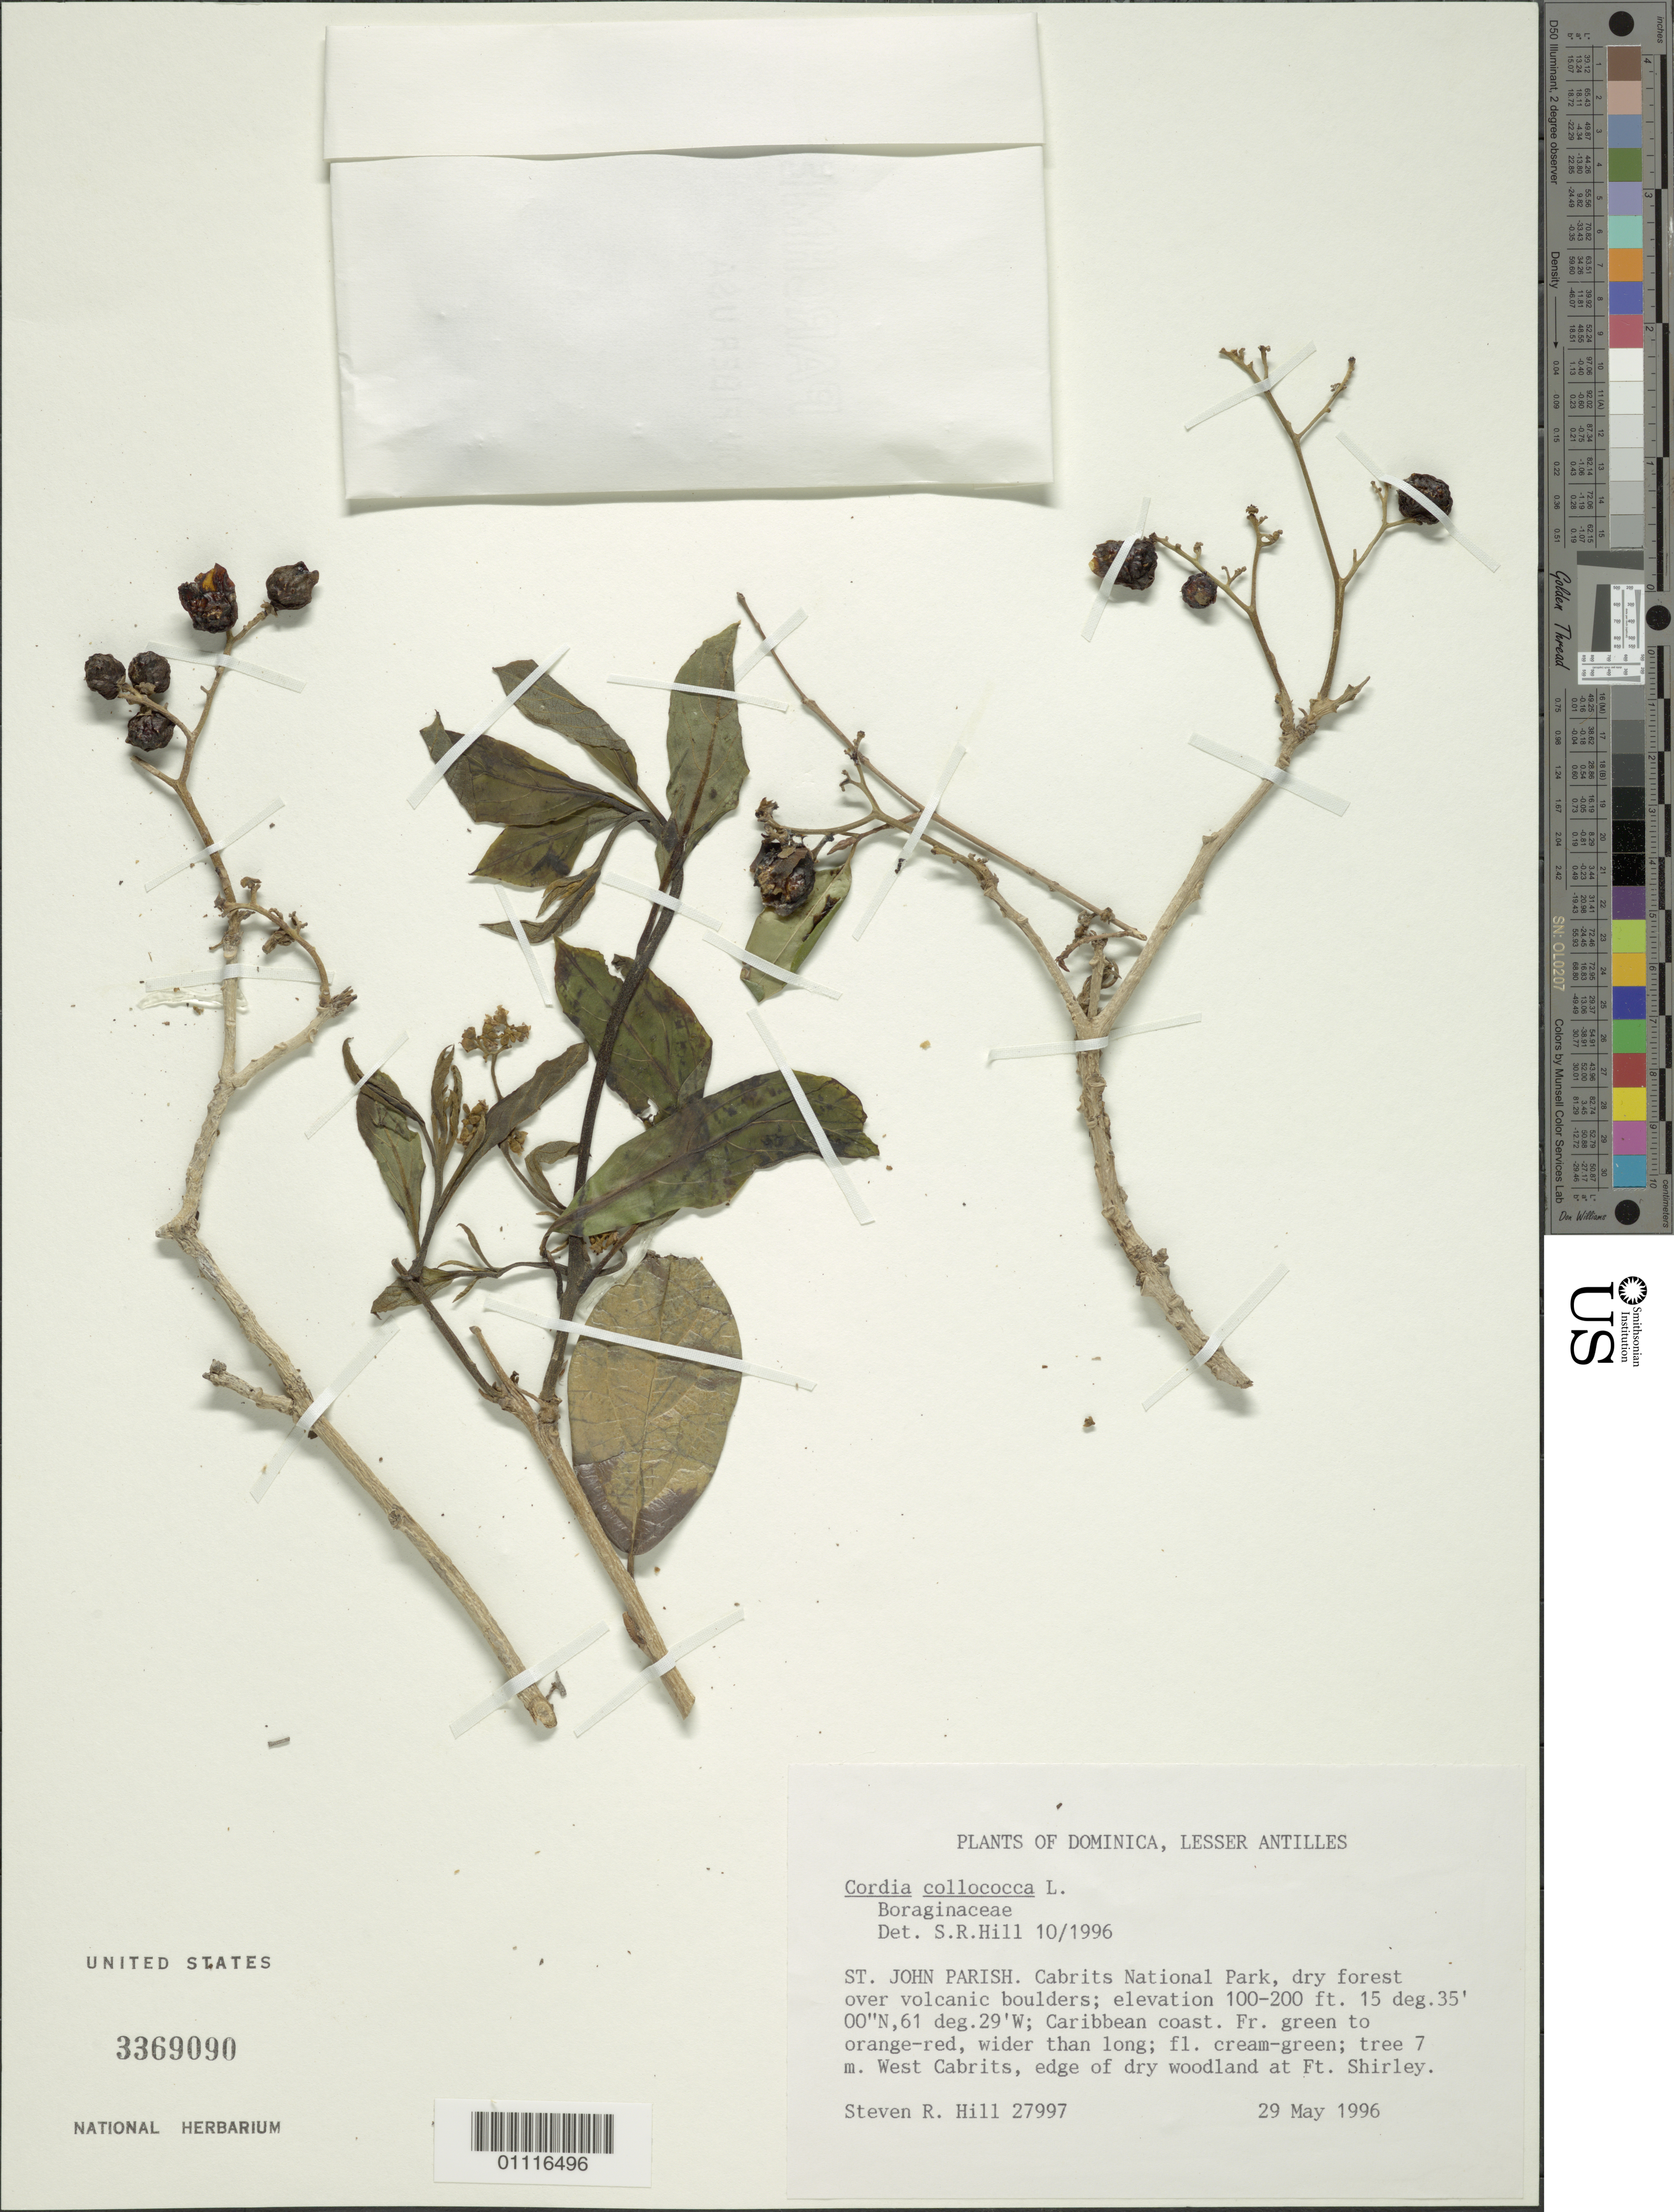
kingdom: Plantae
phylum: Tracheophyta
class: Magnoliopsida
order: Boraginales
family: Cordiaceae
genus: Cordia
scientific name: Cordia collococca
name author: L.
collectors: S. R. Hill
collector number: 27997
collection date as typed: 29 May 1996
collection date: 1996-05-29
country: Dominica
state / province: St. John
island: Dominica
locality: Cabrits National Park, dry forest over volcanic boulders; Caribbean coast; tree 7m. W Cabrits, edge of dry woodland at Ft. Shirley.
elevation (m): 30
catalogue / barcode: US 3369090